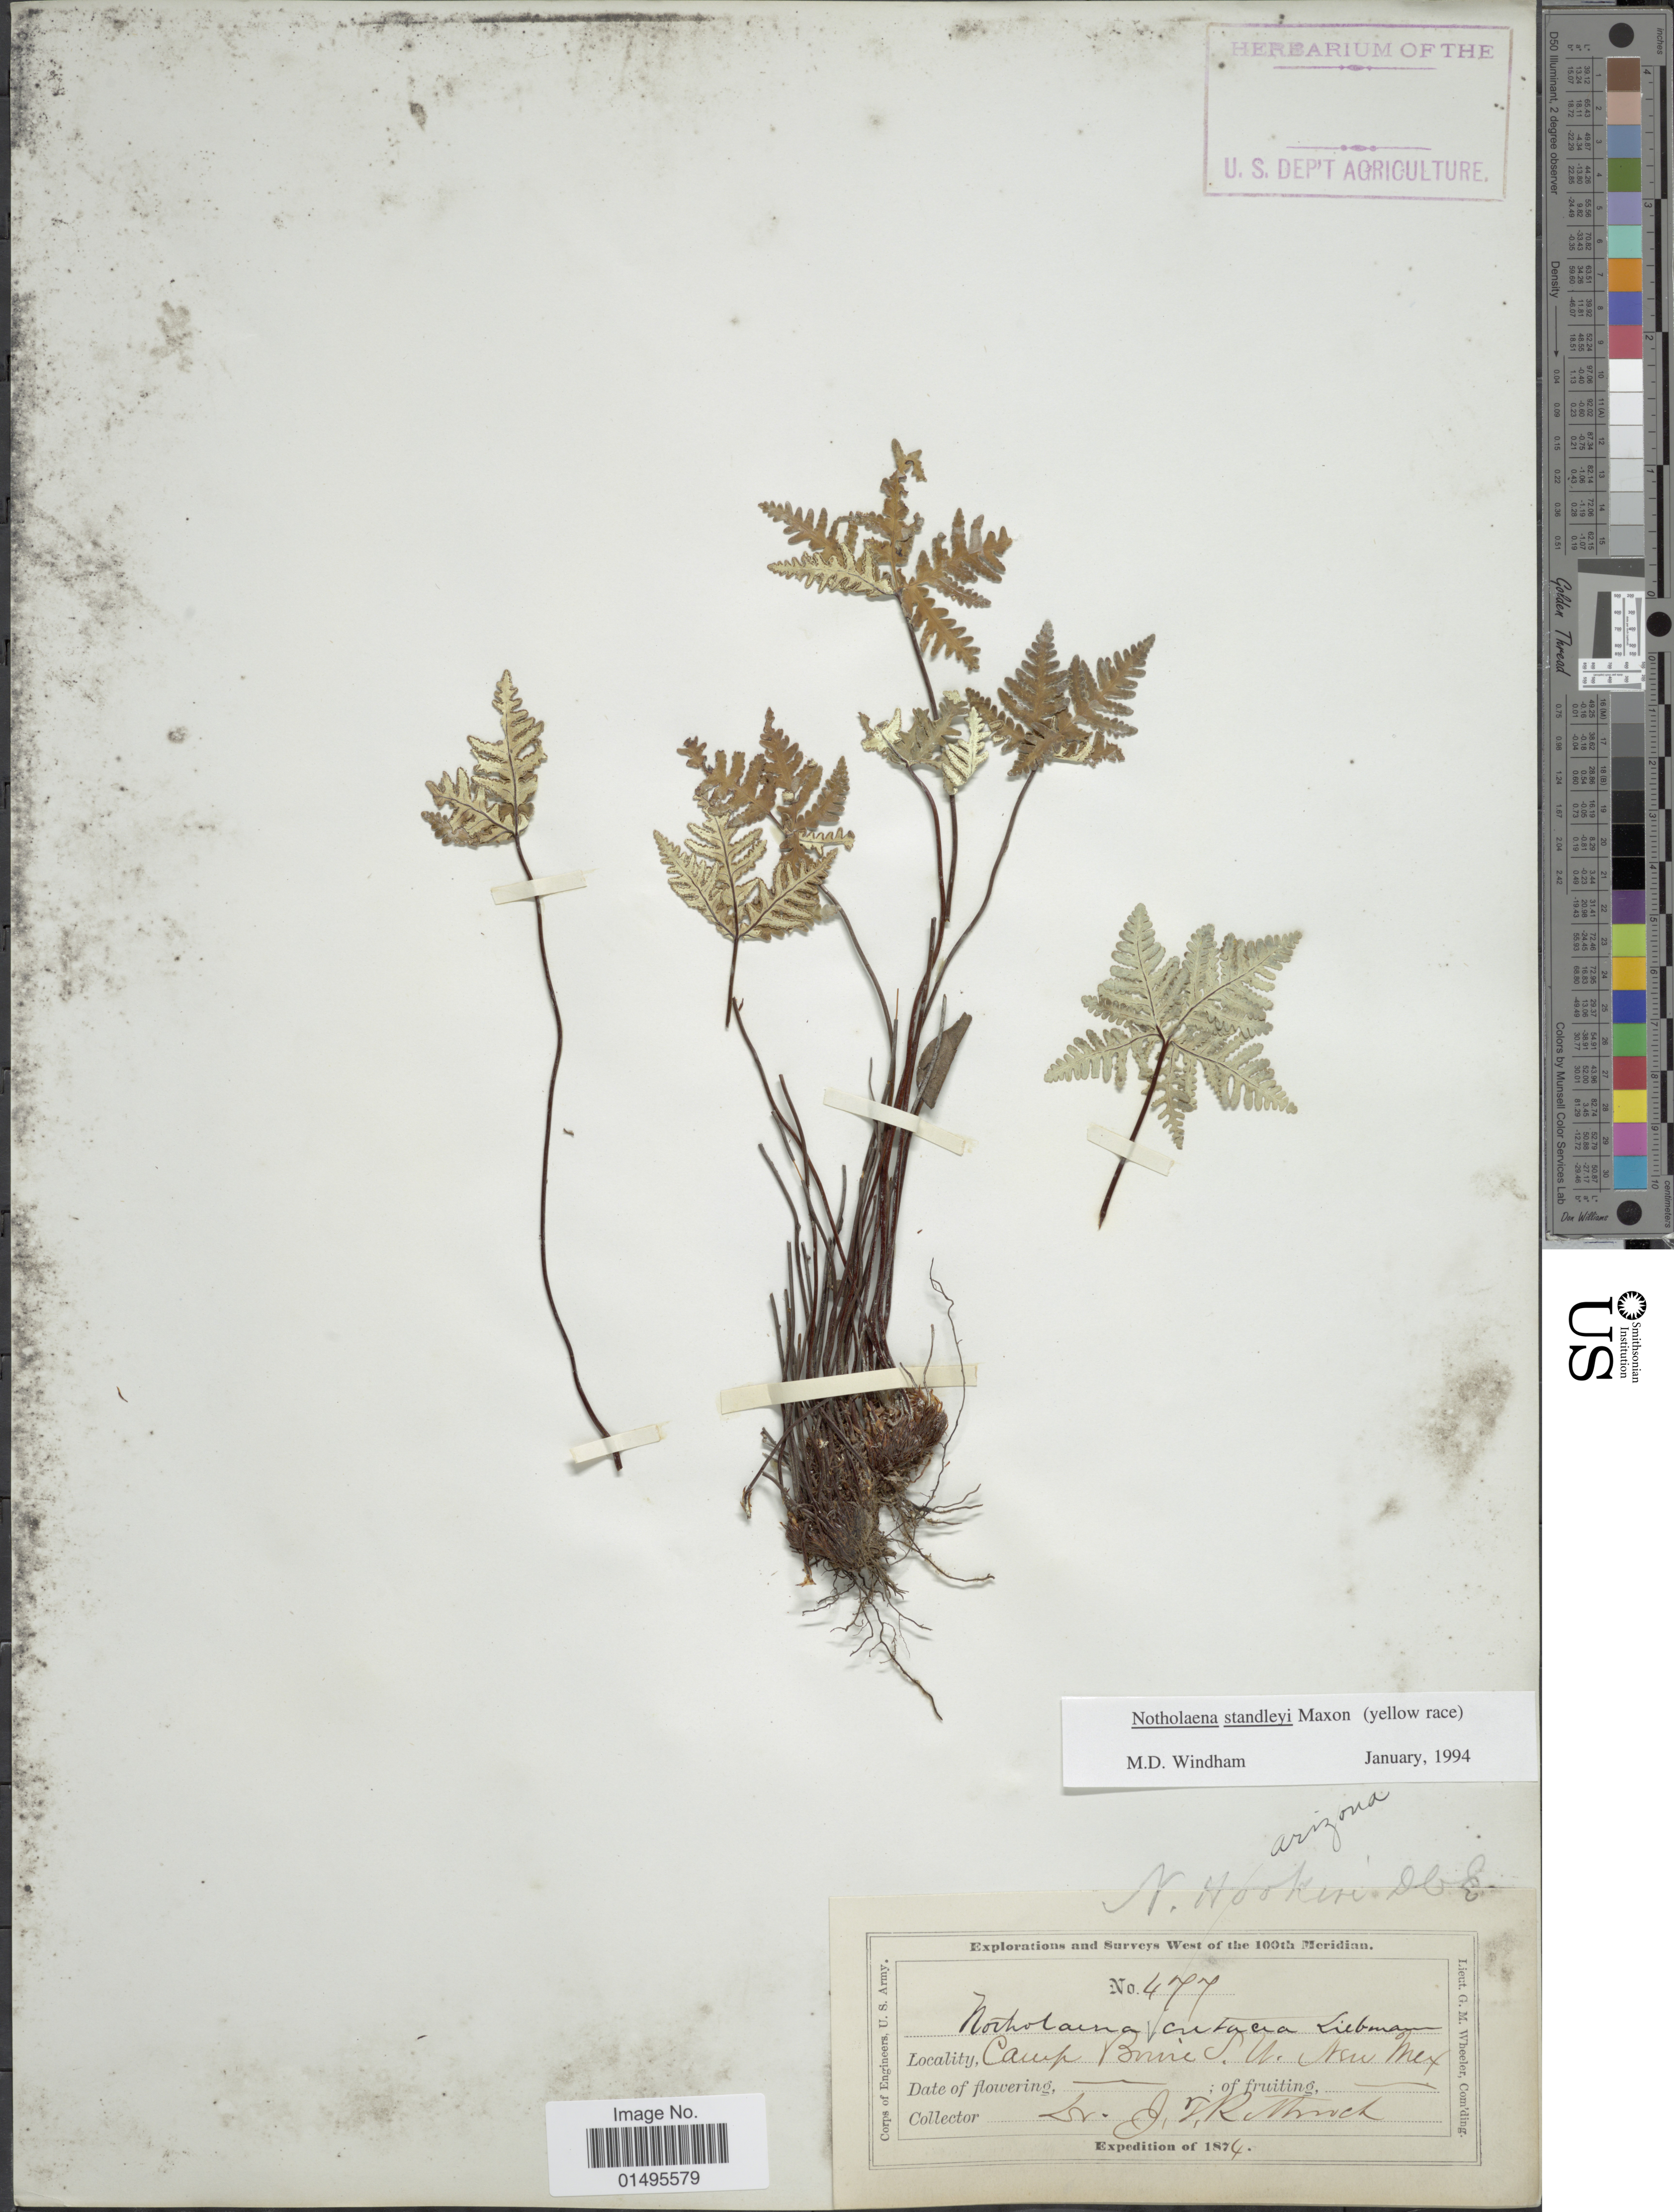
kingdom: Plantae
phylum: Tracheophyta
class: Polypodiopsida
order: Polypodiales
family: Pteridaceae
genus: Notholaena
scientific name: Notholaena standleyi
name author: Maxon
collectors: J. T. Rothrock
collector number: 477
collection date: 1874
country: United States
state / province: Arizona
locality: Camp Bowie, S.W. New Mex.